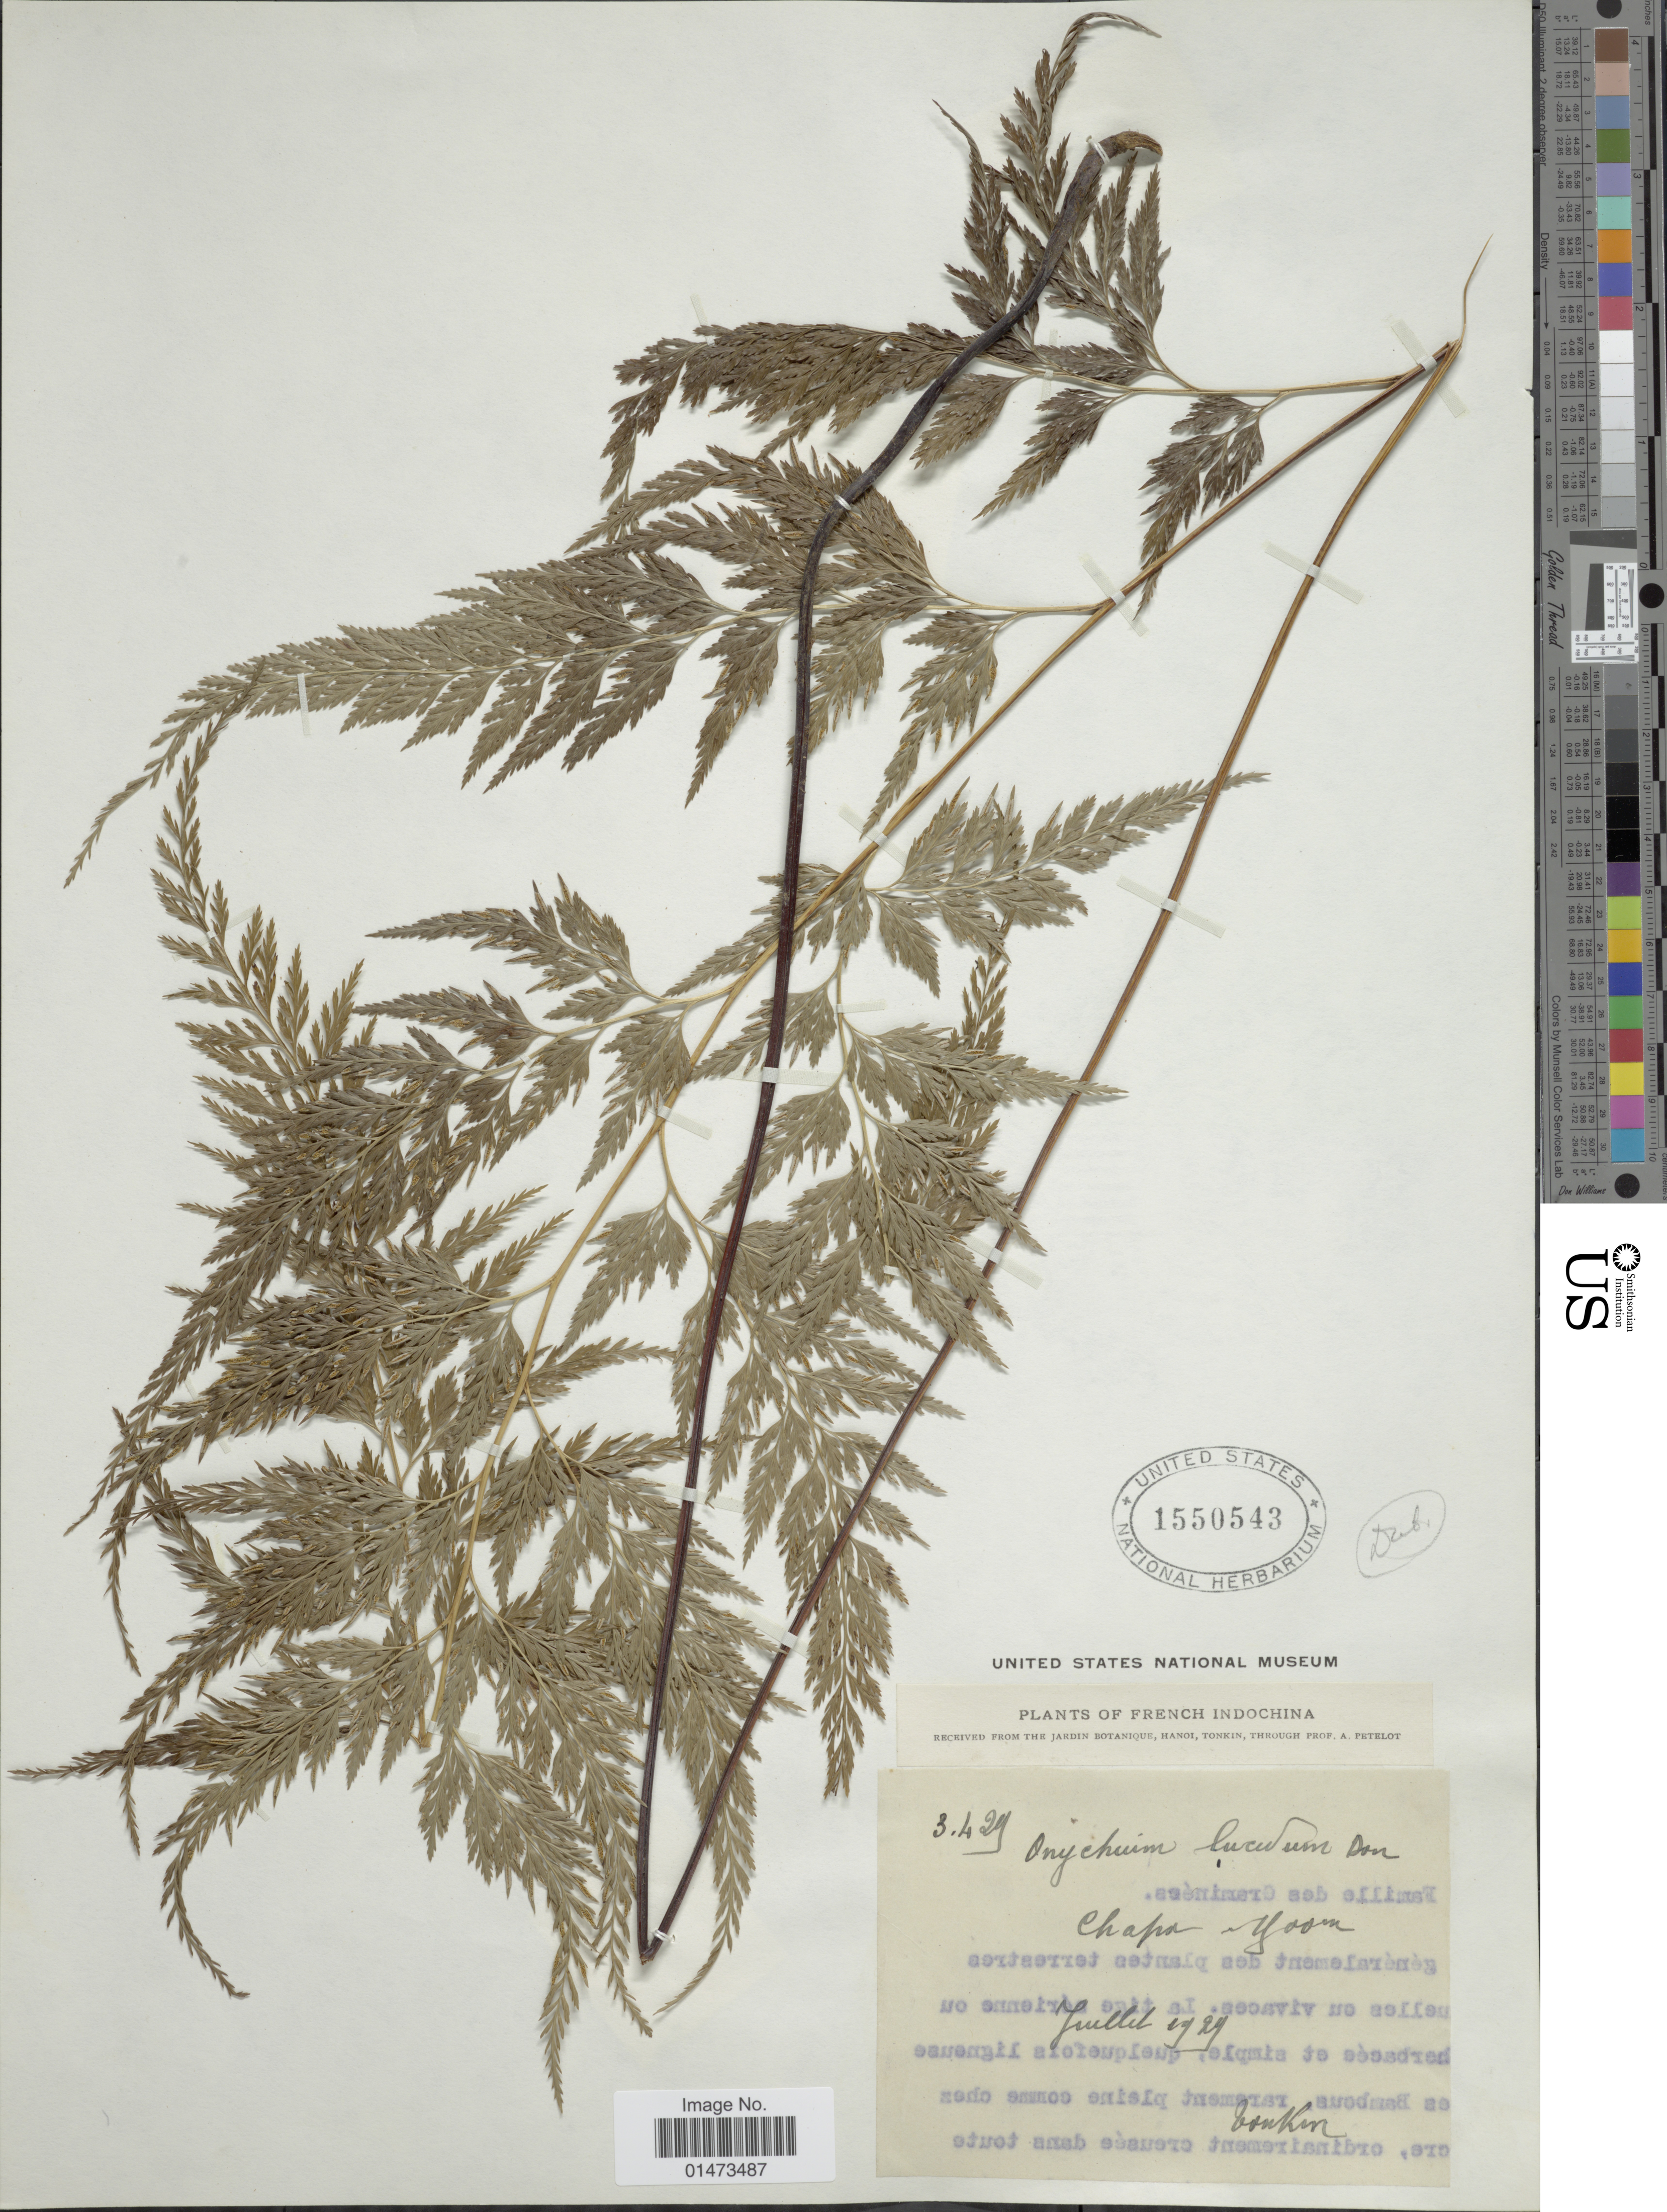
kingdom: Plantae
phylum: Tracheophyta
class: Polypodiopsida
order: Polypodiales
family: Pteridaceae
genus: Onychium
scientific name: Onychium japonicum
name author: (Thunb.) Kunze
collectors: Vonkin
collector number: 3.429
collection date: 1929-07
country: Vietnam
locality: French Indochina, Chapa.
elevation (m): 400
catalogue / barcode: US 1550543